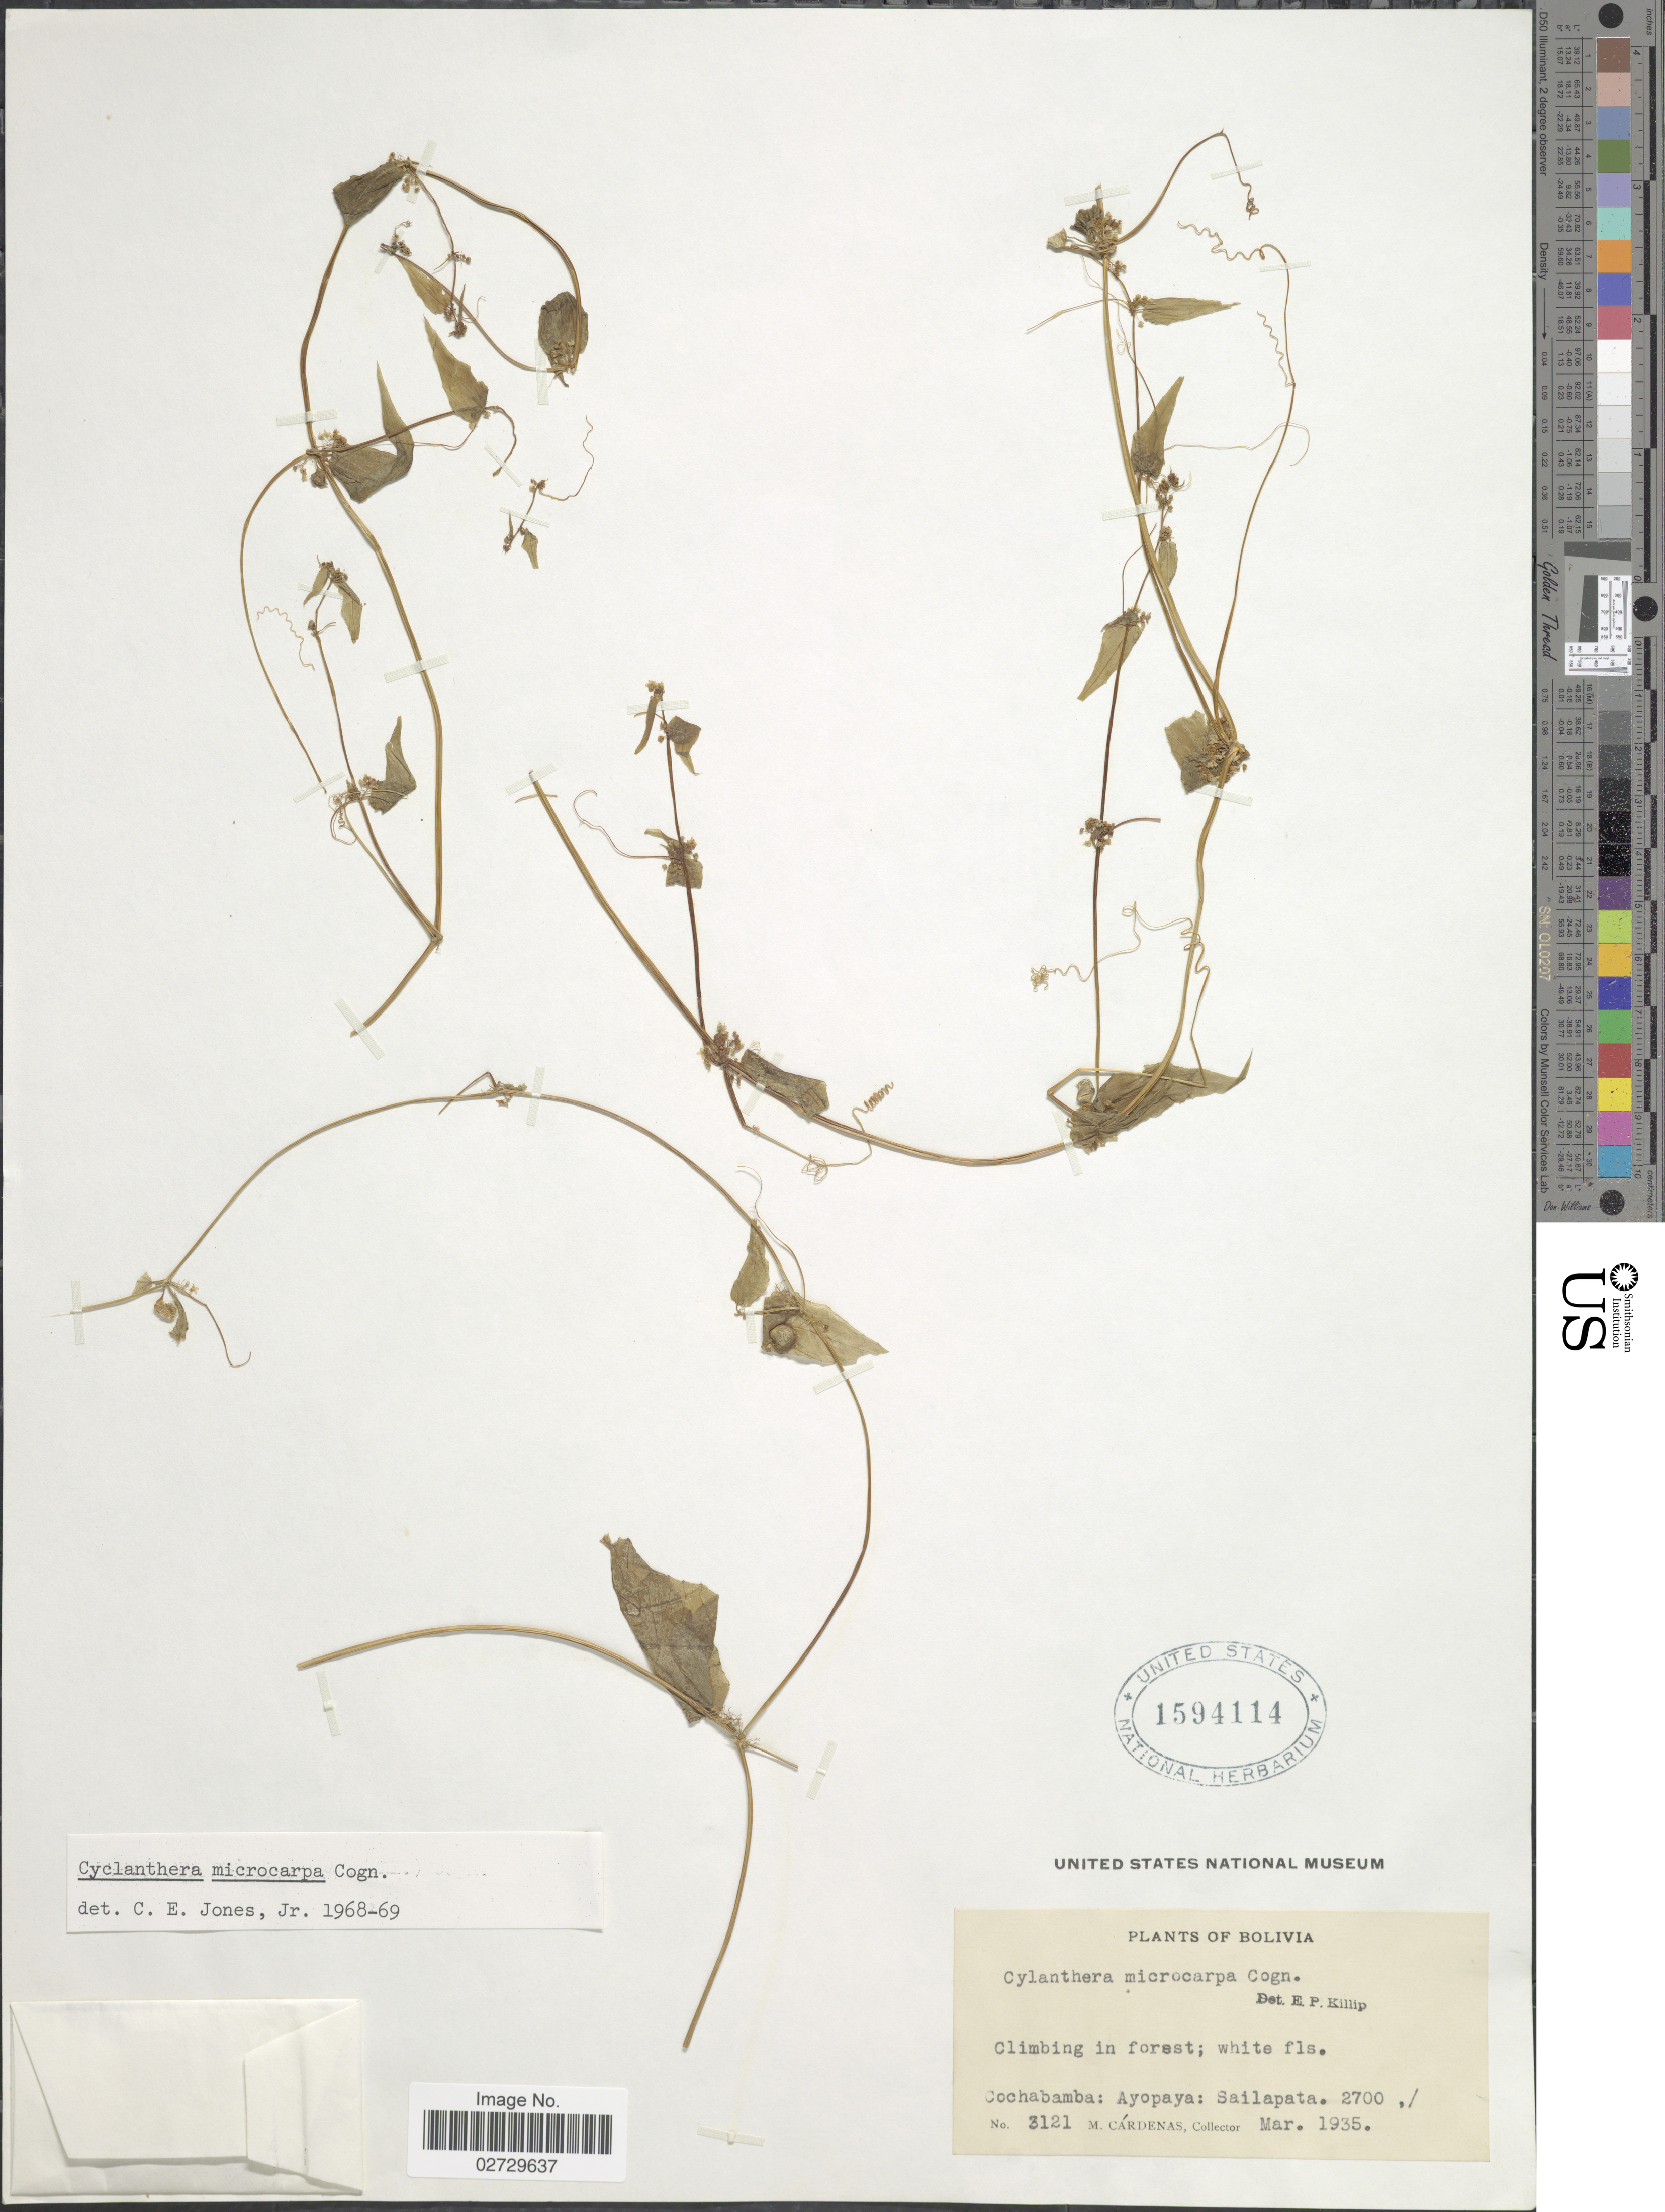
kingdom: Plantae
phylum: Tracheophyta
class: Magnoliopsida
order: Cucurbitales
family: Cucurbitaceae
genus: Cyclanthera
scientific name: Cyclanthera microcarpa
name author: Cogn.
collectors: M. Cárdenas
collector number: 3121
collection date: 1935-03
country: Bolivia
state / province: Cochabamba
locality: Ayopaya: Sailapata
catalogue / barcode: US 1594114